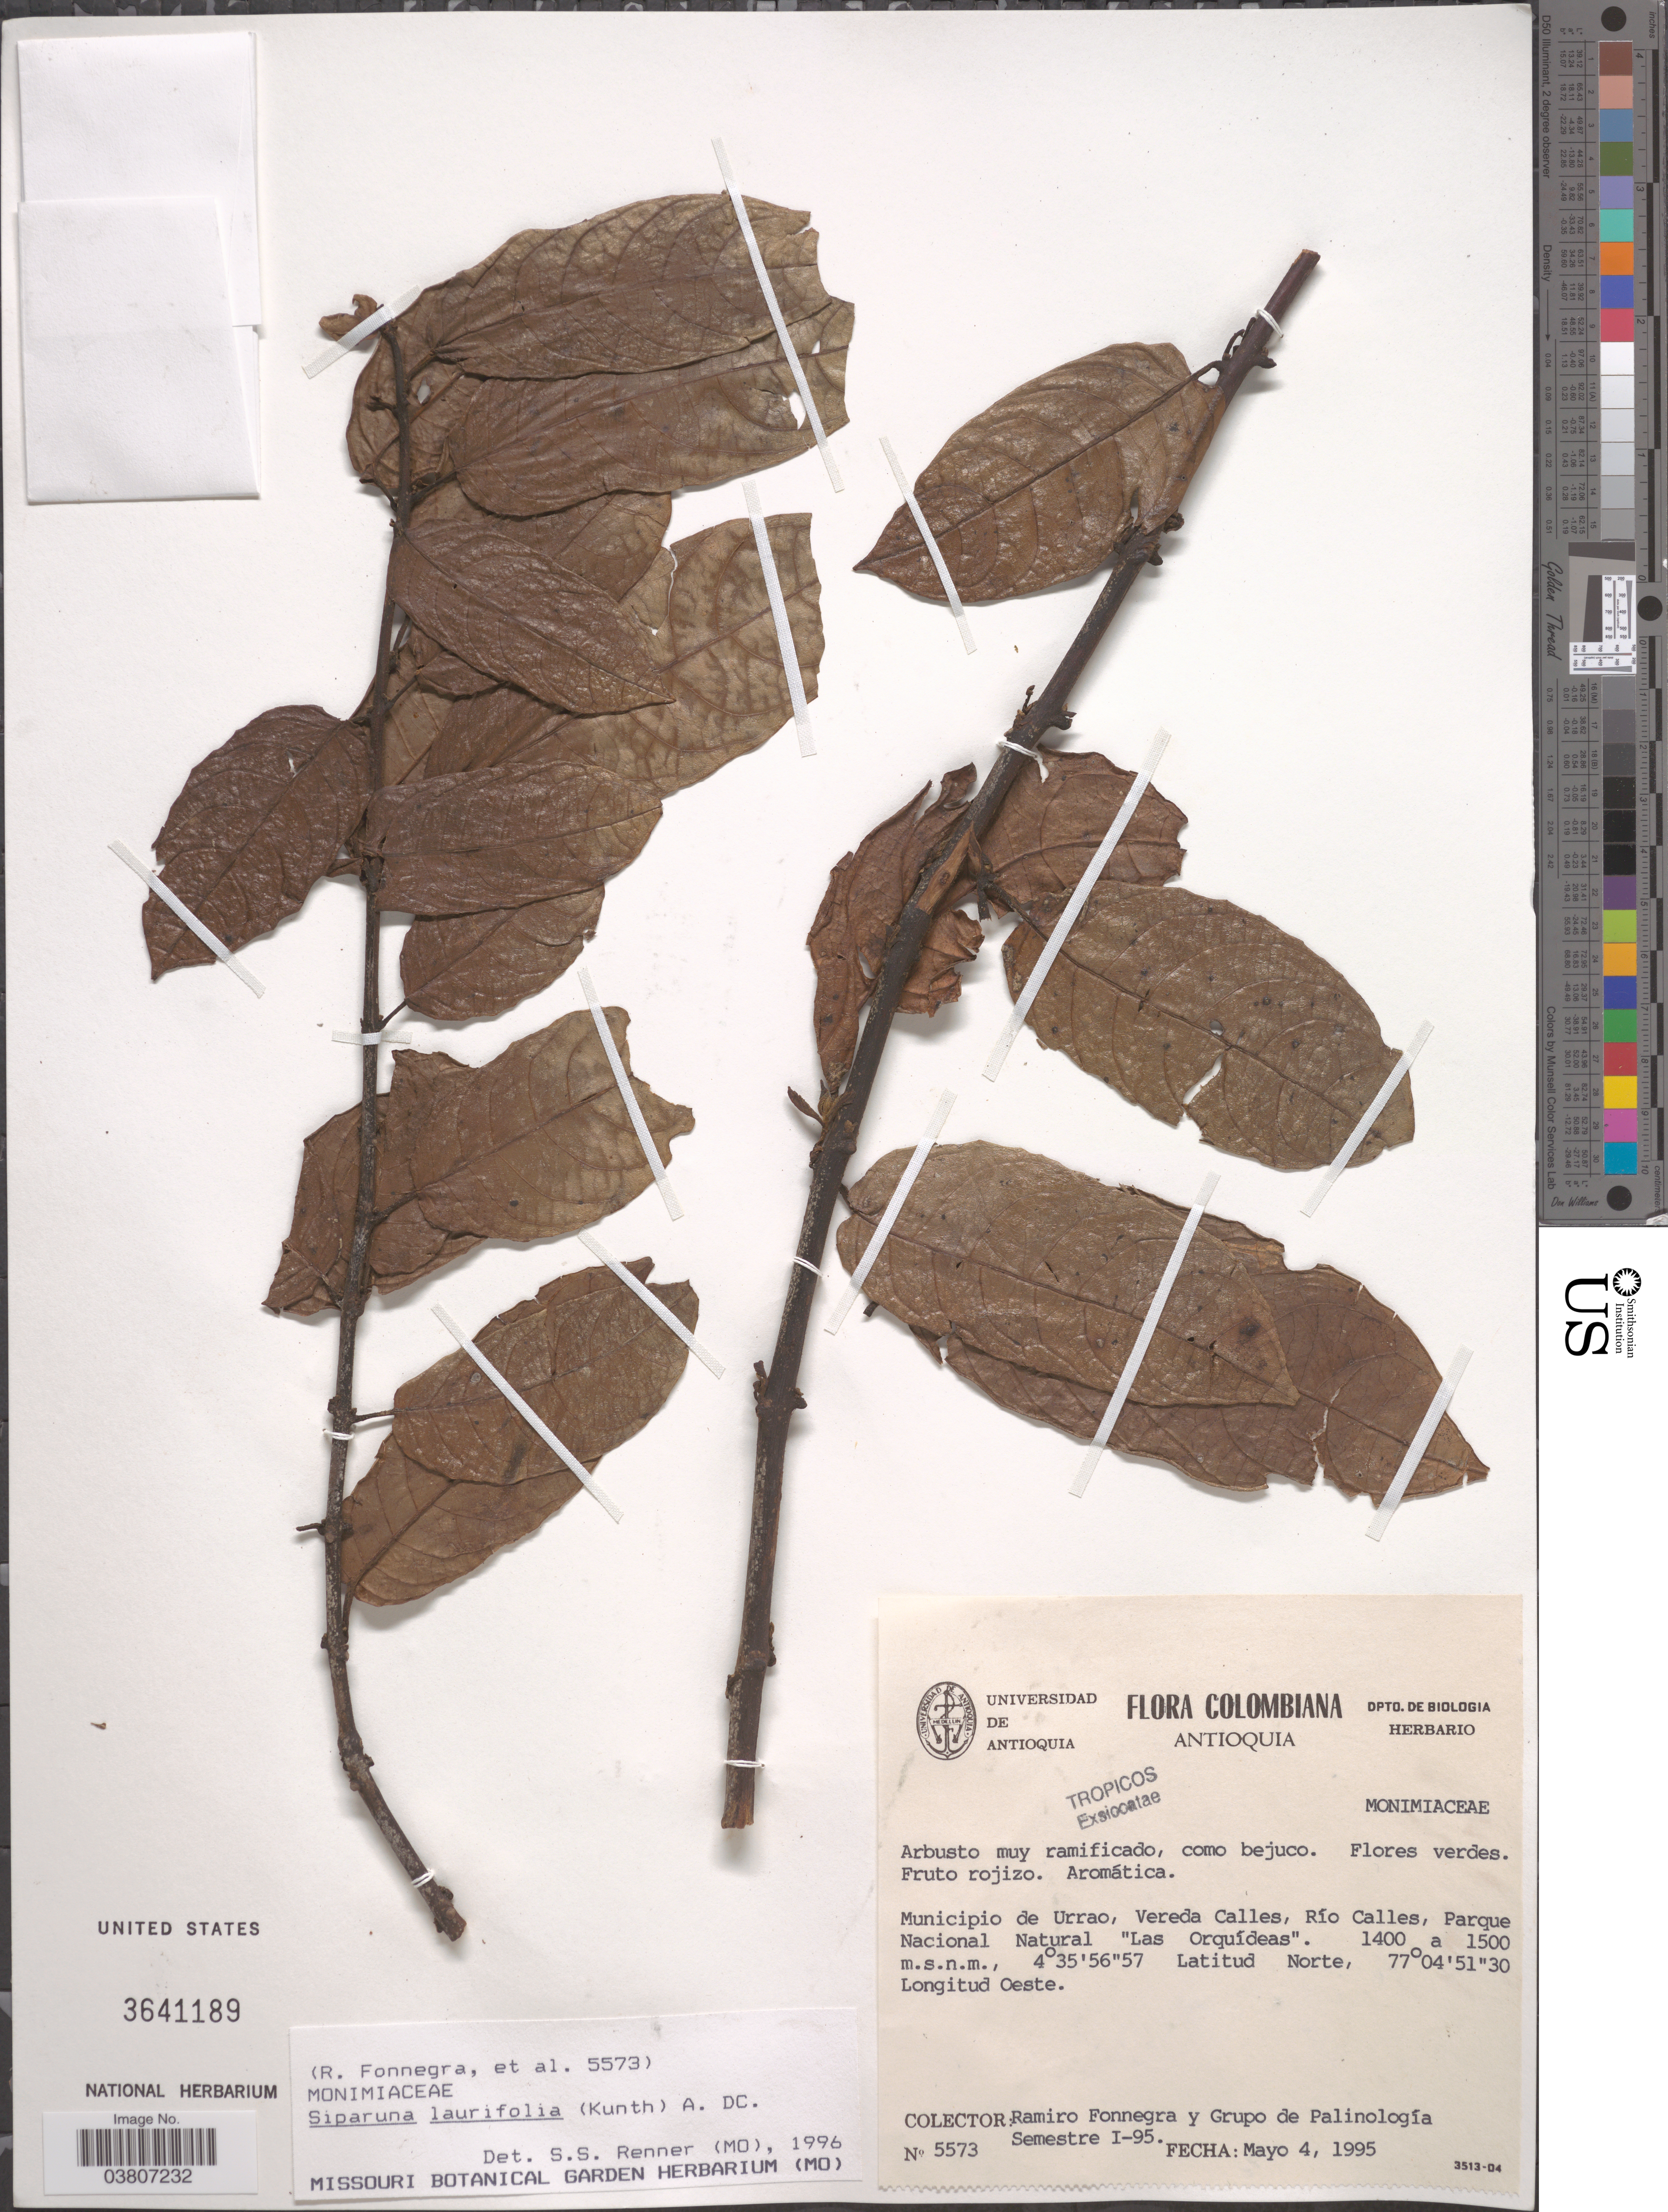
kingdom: Plantae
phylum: Tracheophyta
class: Magnoliopsida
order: Laurales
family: Siparunaceae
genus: Siparuna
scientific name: Siparuna laurifolia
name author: (Kunth) A. DC.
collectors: R. Fonnegra & Grupo de Palinología Semestre I-95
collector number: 5573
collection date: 1995-05-04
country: Colombia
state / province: Antioquia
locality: Municipio de Urrao, Vereda Calles, Río Calles, Parque Nacional Natural "Las Orquídeas".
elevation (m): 1400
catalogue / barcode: US 3641189